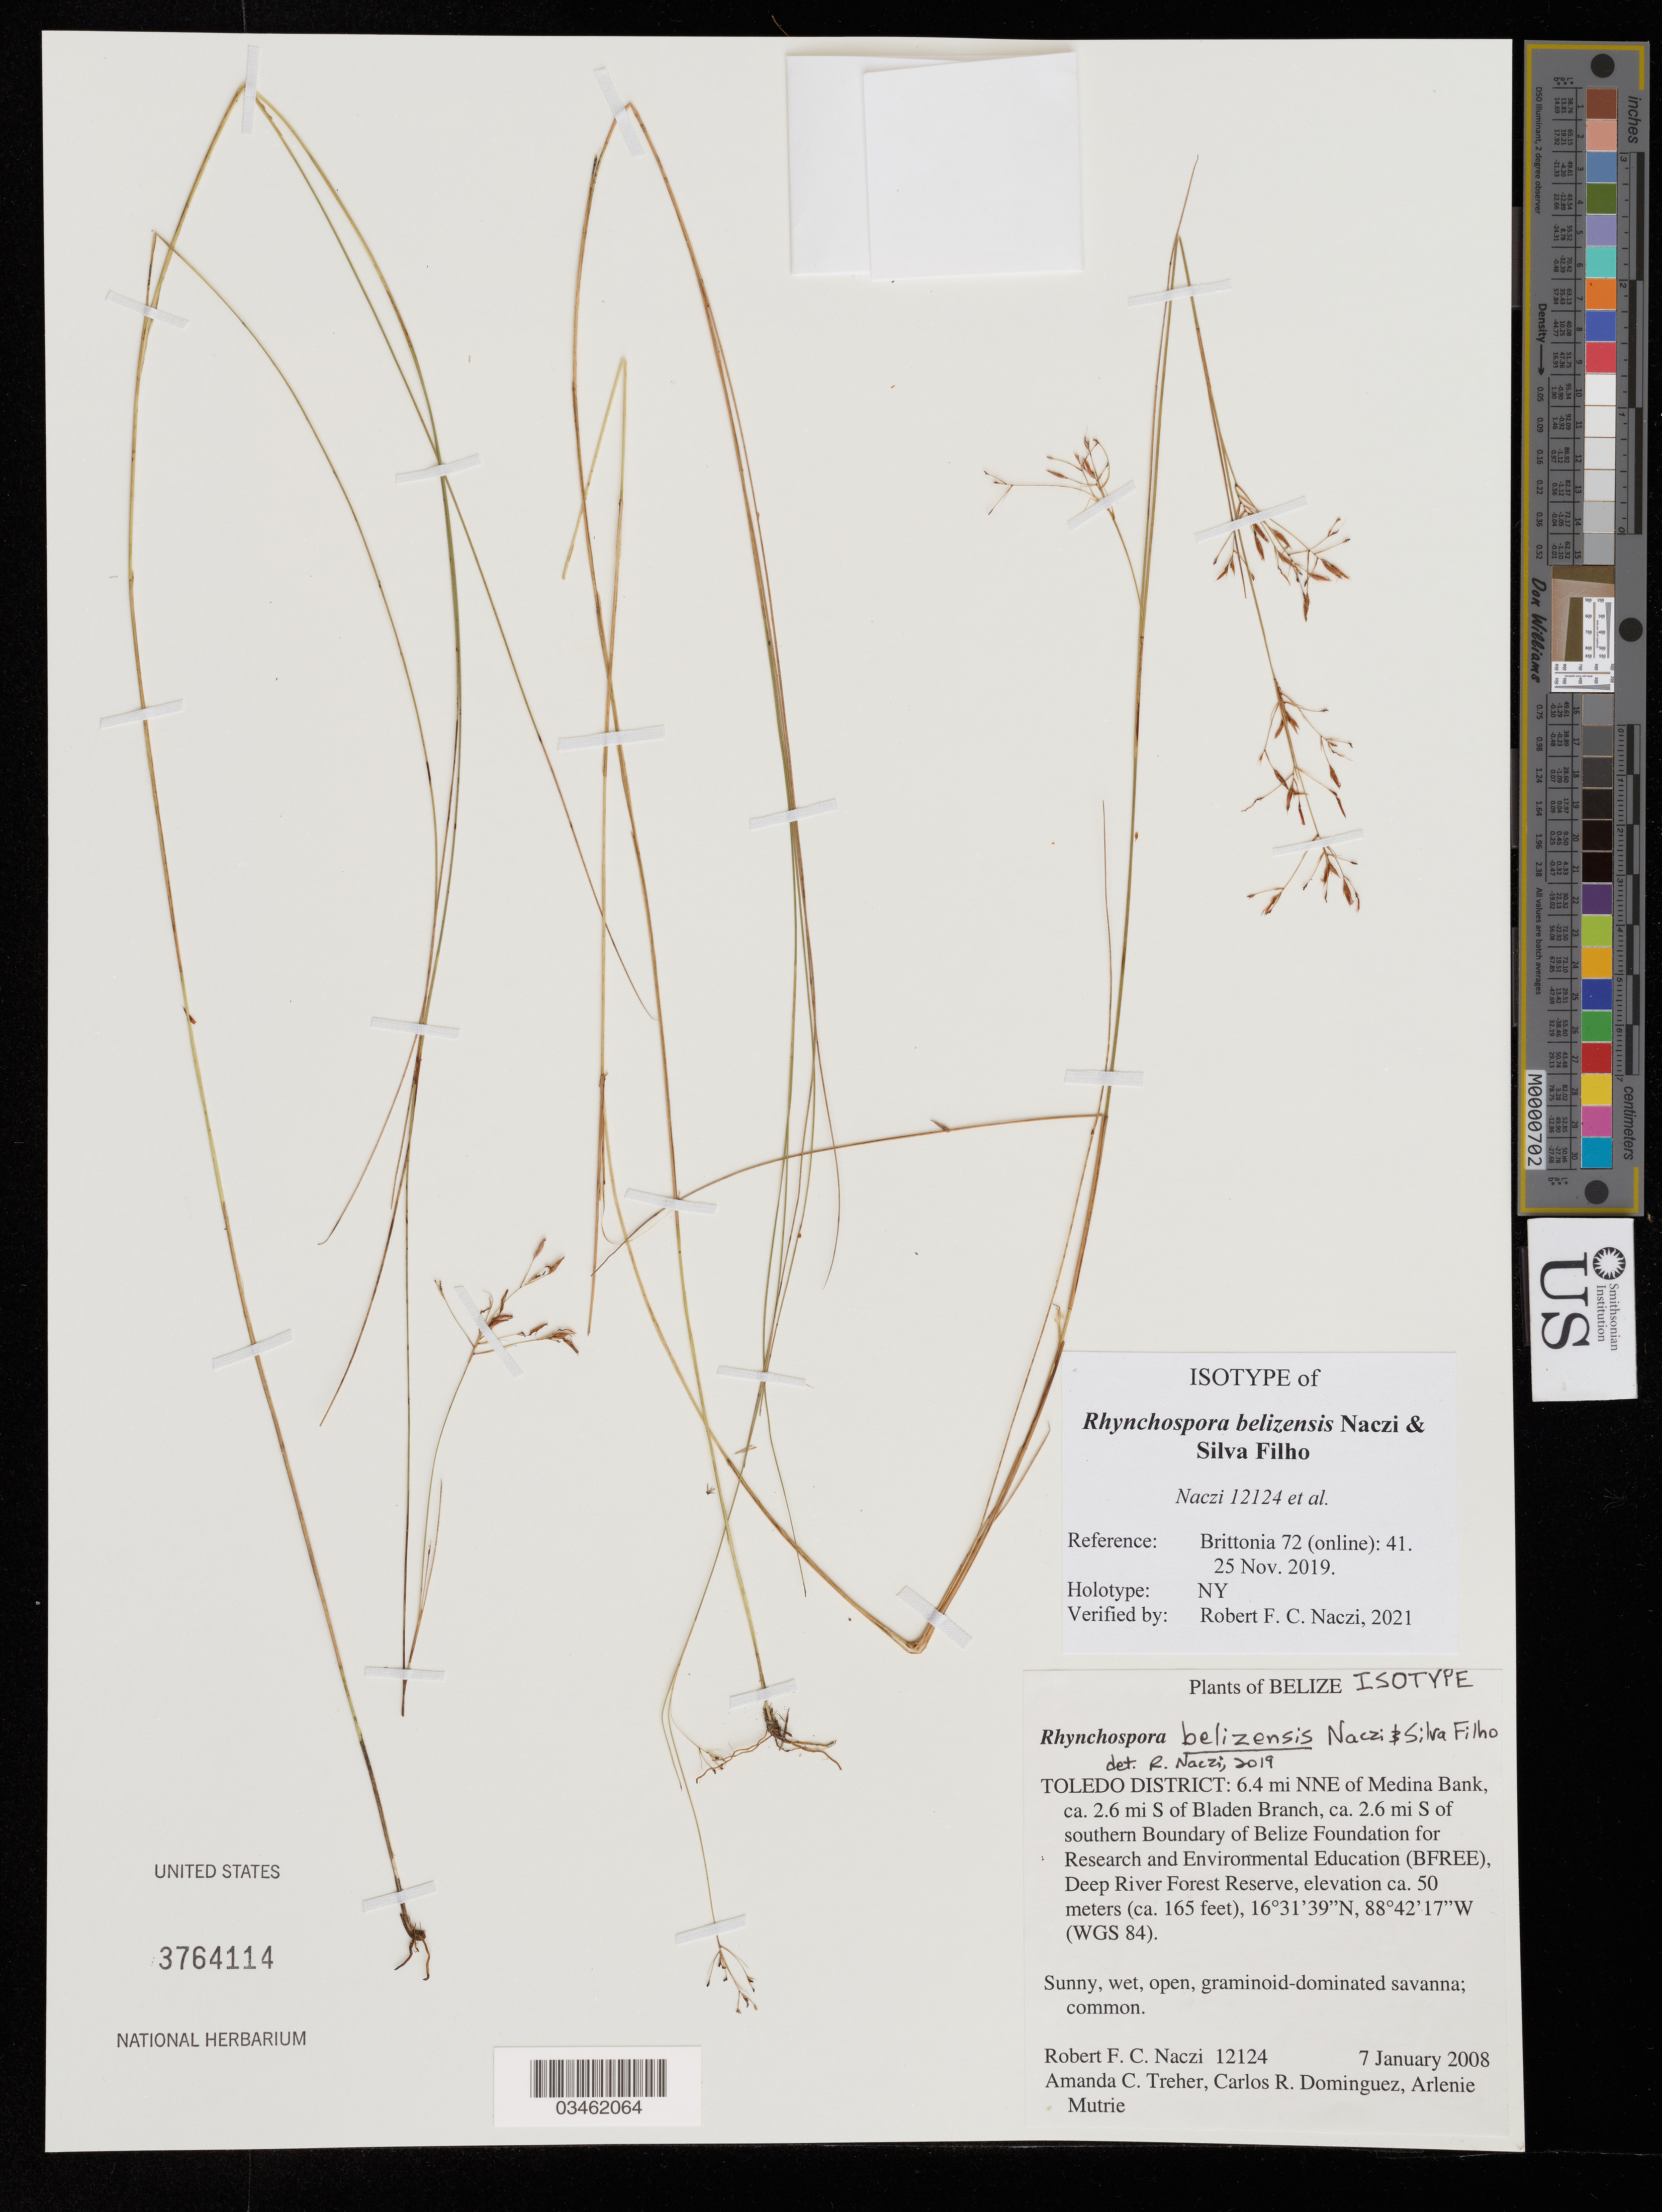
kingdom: Plantae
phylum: Tracheophyta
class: Liliopsida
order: Poales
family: Cyperaceae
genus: Rhynchospora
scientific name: Rhynchospora belizensis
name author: Naczi & Silva Filho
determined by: Naczi, R. F. C.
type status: Isotype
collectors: R. F. C. Naczi, A. Treher, C. Dominguez & A. Mutrie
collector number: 12124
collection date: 2008-01-07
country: Belize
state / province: Toledo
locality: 6.4 mi NNE of Medina Bank, ca. 2.6 mi S of Bladen Branch, ca. 2.6 mi S of southern Boundary of Belize Foundation for Research and Environmental Education (BFREE), Deep River Forest Reserve.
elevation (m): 50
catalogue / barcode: US 3764114